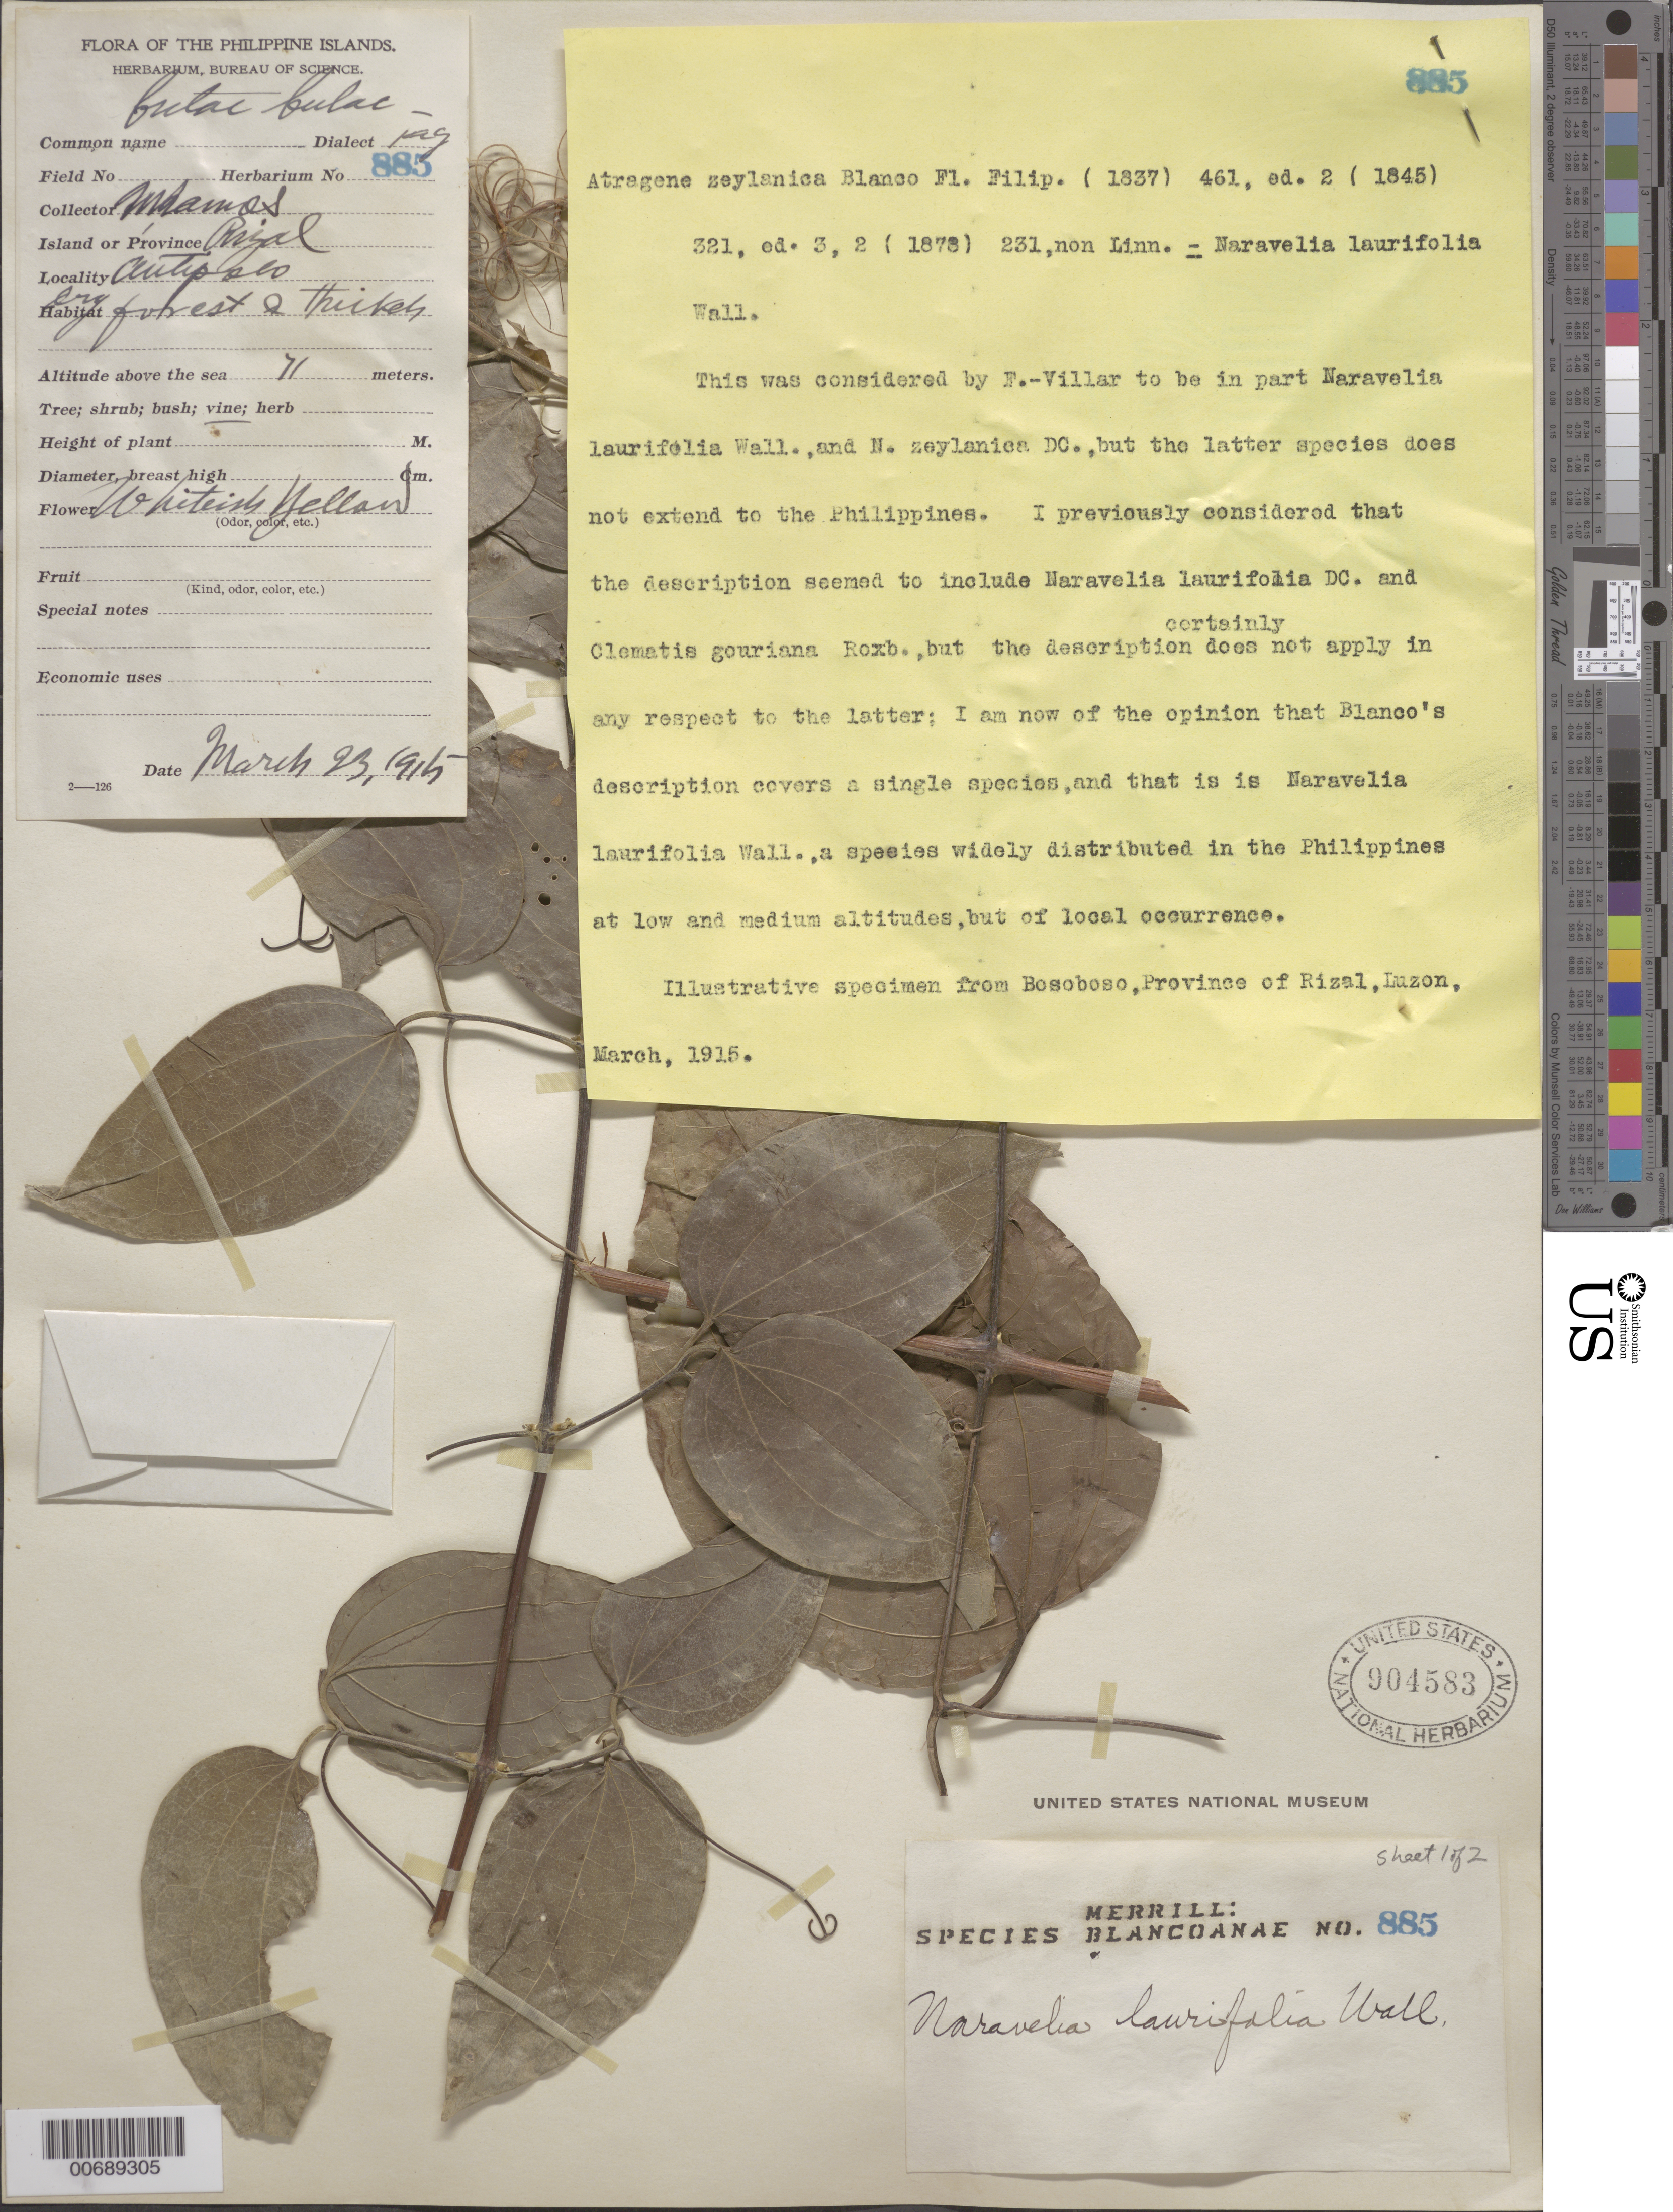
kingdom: Plantae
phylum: Tracheophyta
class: Magnoliopsida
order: Ranunculales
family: Ranunculaceae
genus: Clematis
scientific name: Clematis horripilata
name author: D. Falck & Lehtonen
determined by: Strong, M. T., (US), Smithsonian Institution - National Museum of Natural History (UNITED STATES)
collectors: M. Ramos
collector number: Sp. Blancoan. 0885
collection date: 1915-03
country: Philippines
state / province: Calabarzon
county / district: Rizal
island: Luzon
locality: Antipolo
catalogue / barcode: US 904583